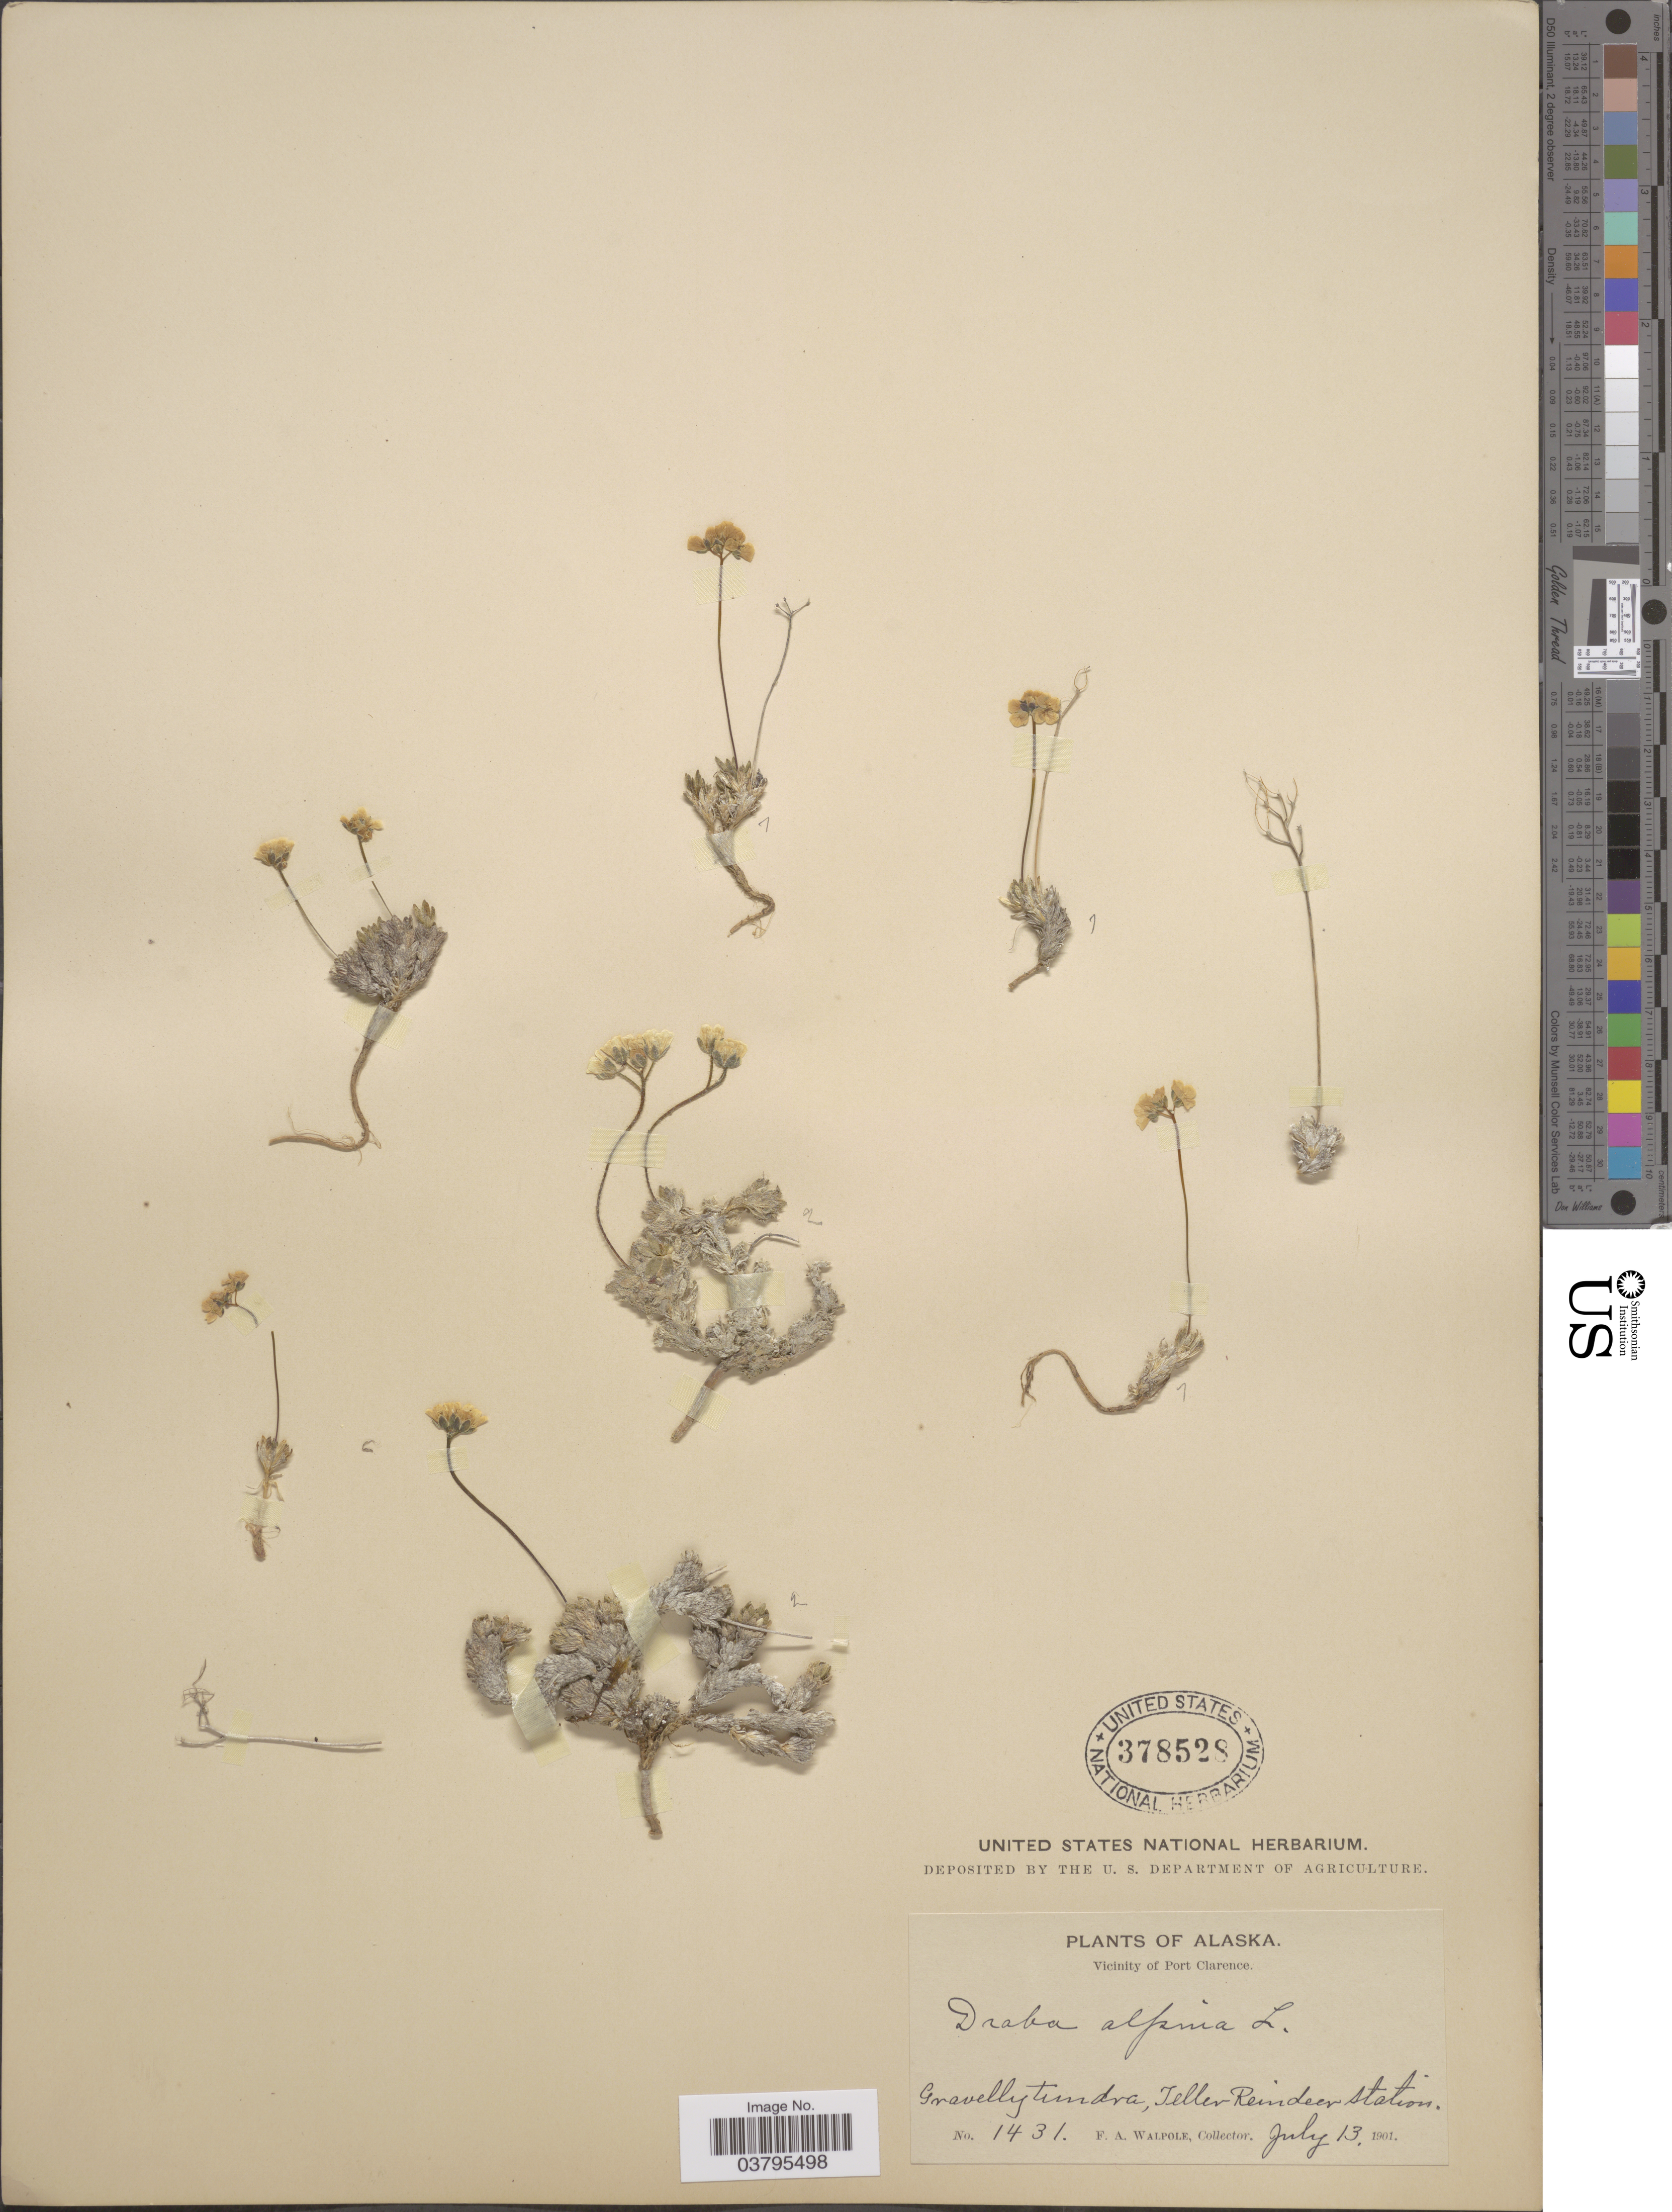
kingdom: Plantae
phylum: Tracheophyta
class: Magnoliopsida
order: Brassicales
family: Brassicaceae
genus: Draba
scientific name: Draba alpina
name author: L.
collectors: F. Walpole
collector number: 1431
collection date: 1901-07-13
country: United States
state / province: Alaska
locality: Vicinity of Port Clarence. Gravelly tundra, Teller Reindeer Station.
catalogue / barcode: US 378528